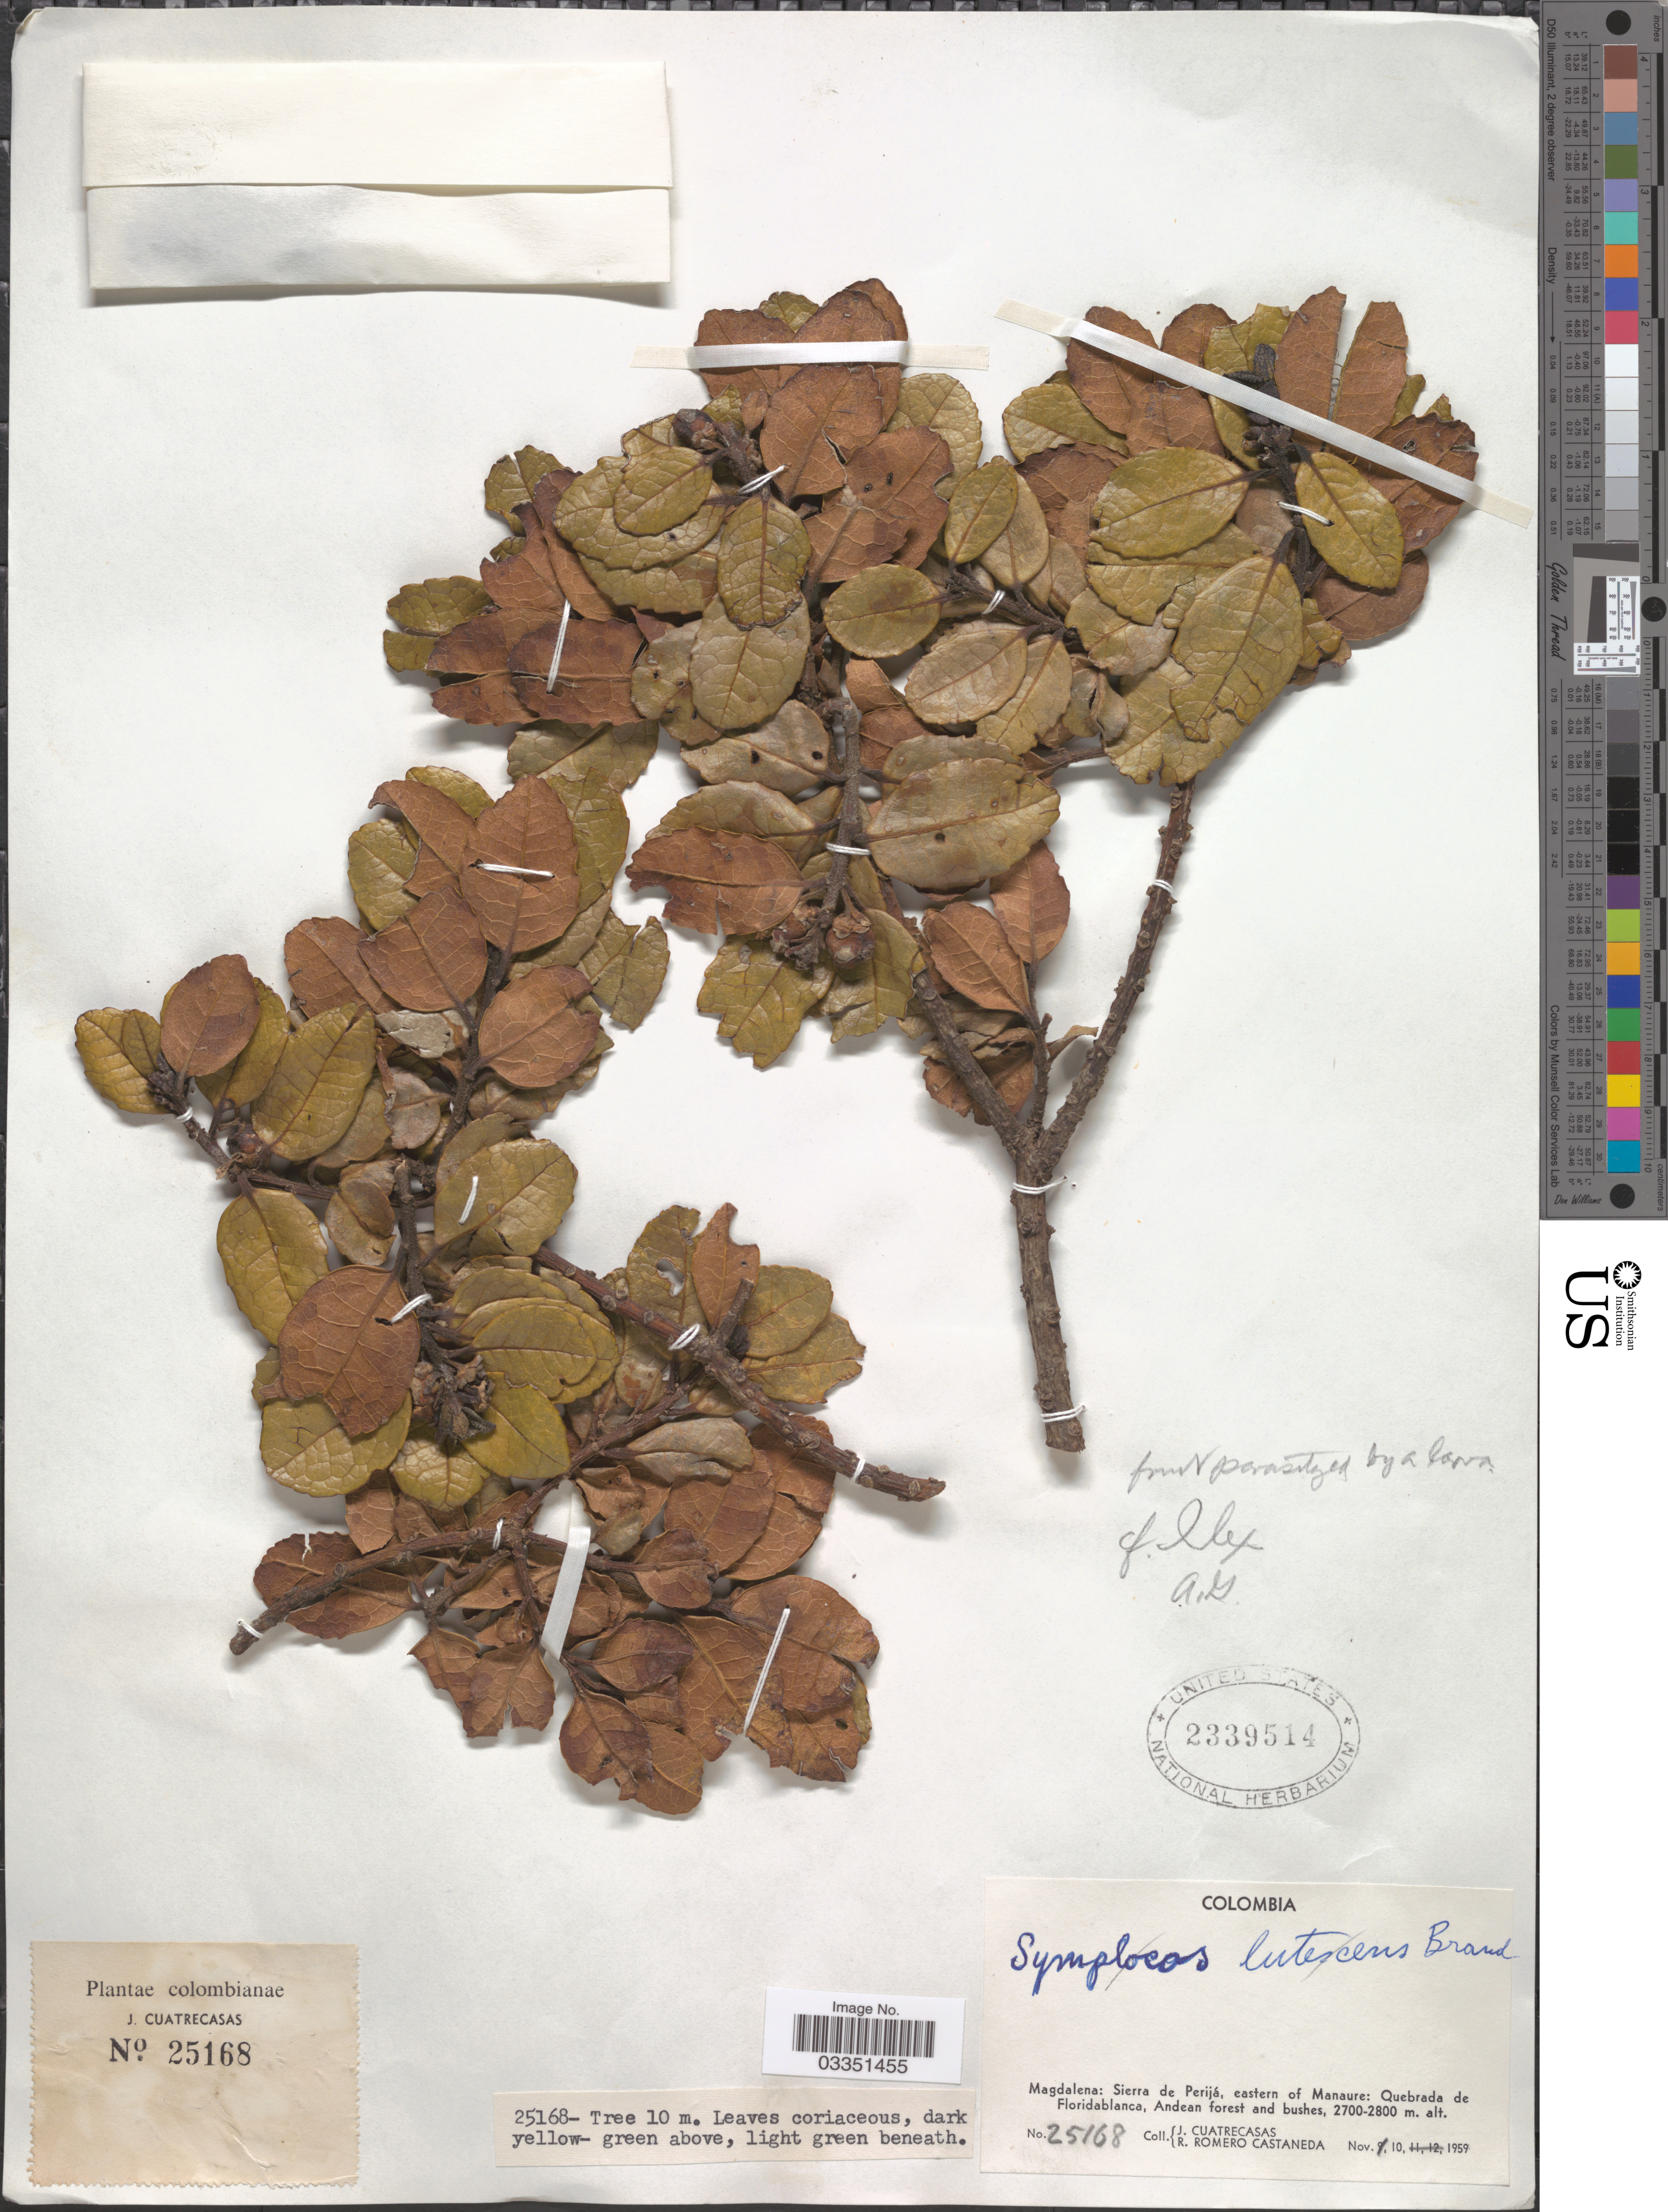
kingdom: Plantae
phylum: Tracheophyta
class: Magnoliopsida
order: Aquifoliales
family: Aquifoliaceae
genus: Ilex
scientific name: Ilex sp.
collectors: J. Cuatrecasas & R. Romero Castañeda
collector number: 25168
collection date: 1959-11-10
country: Colombia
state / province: Magdalena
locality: Sierra de Perijá, eastern of Manaure: Quebrada de Floridablanca, Andean forest and bushes.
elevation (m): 2700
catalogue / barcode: US 2339514